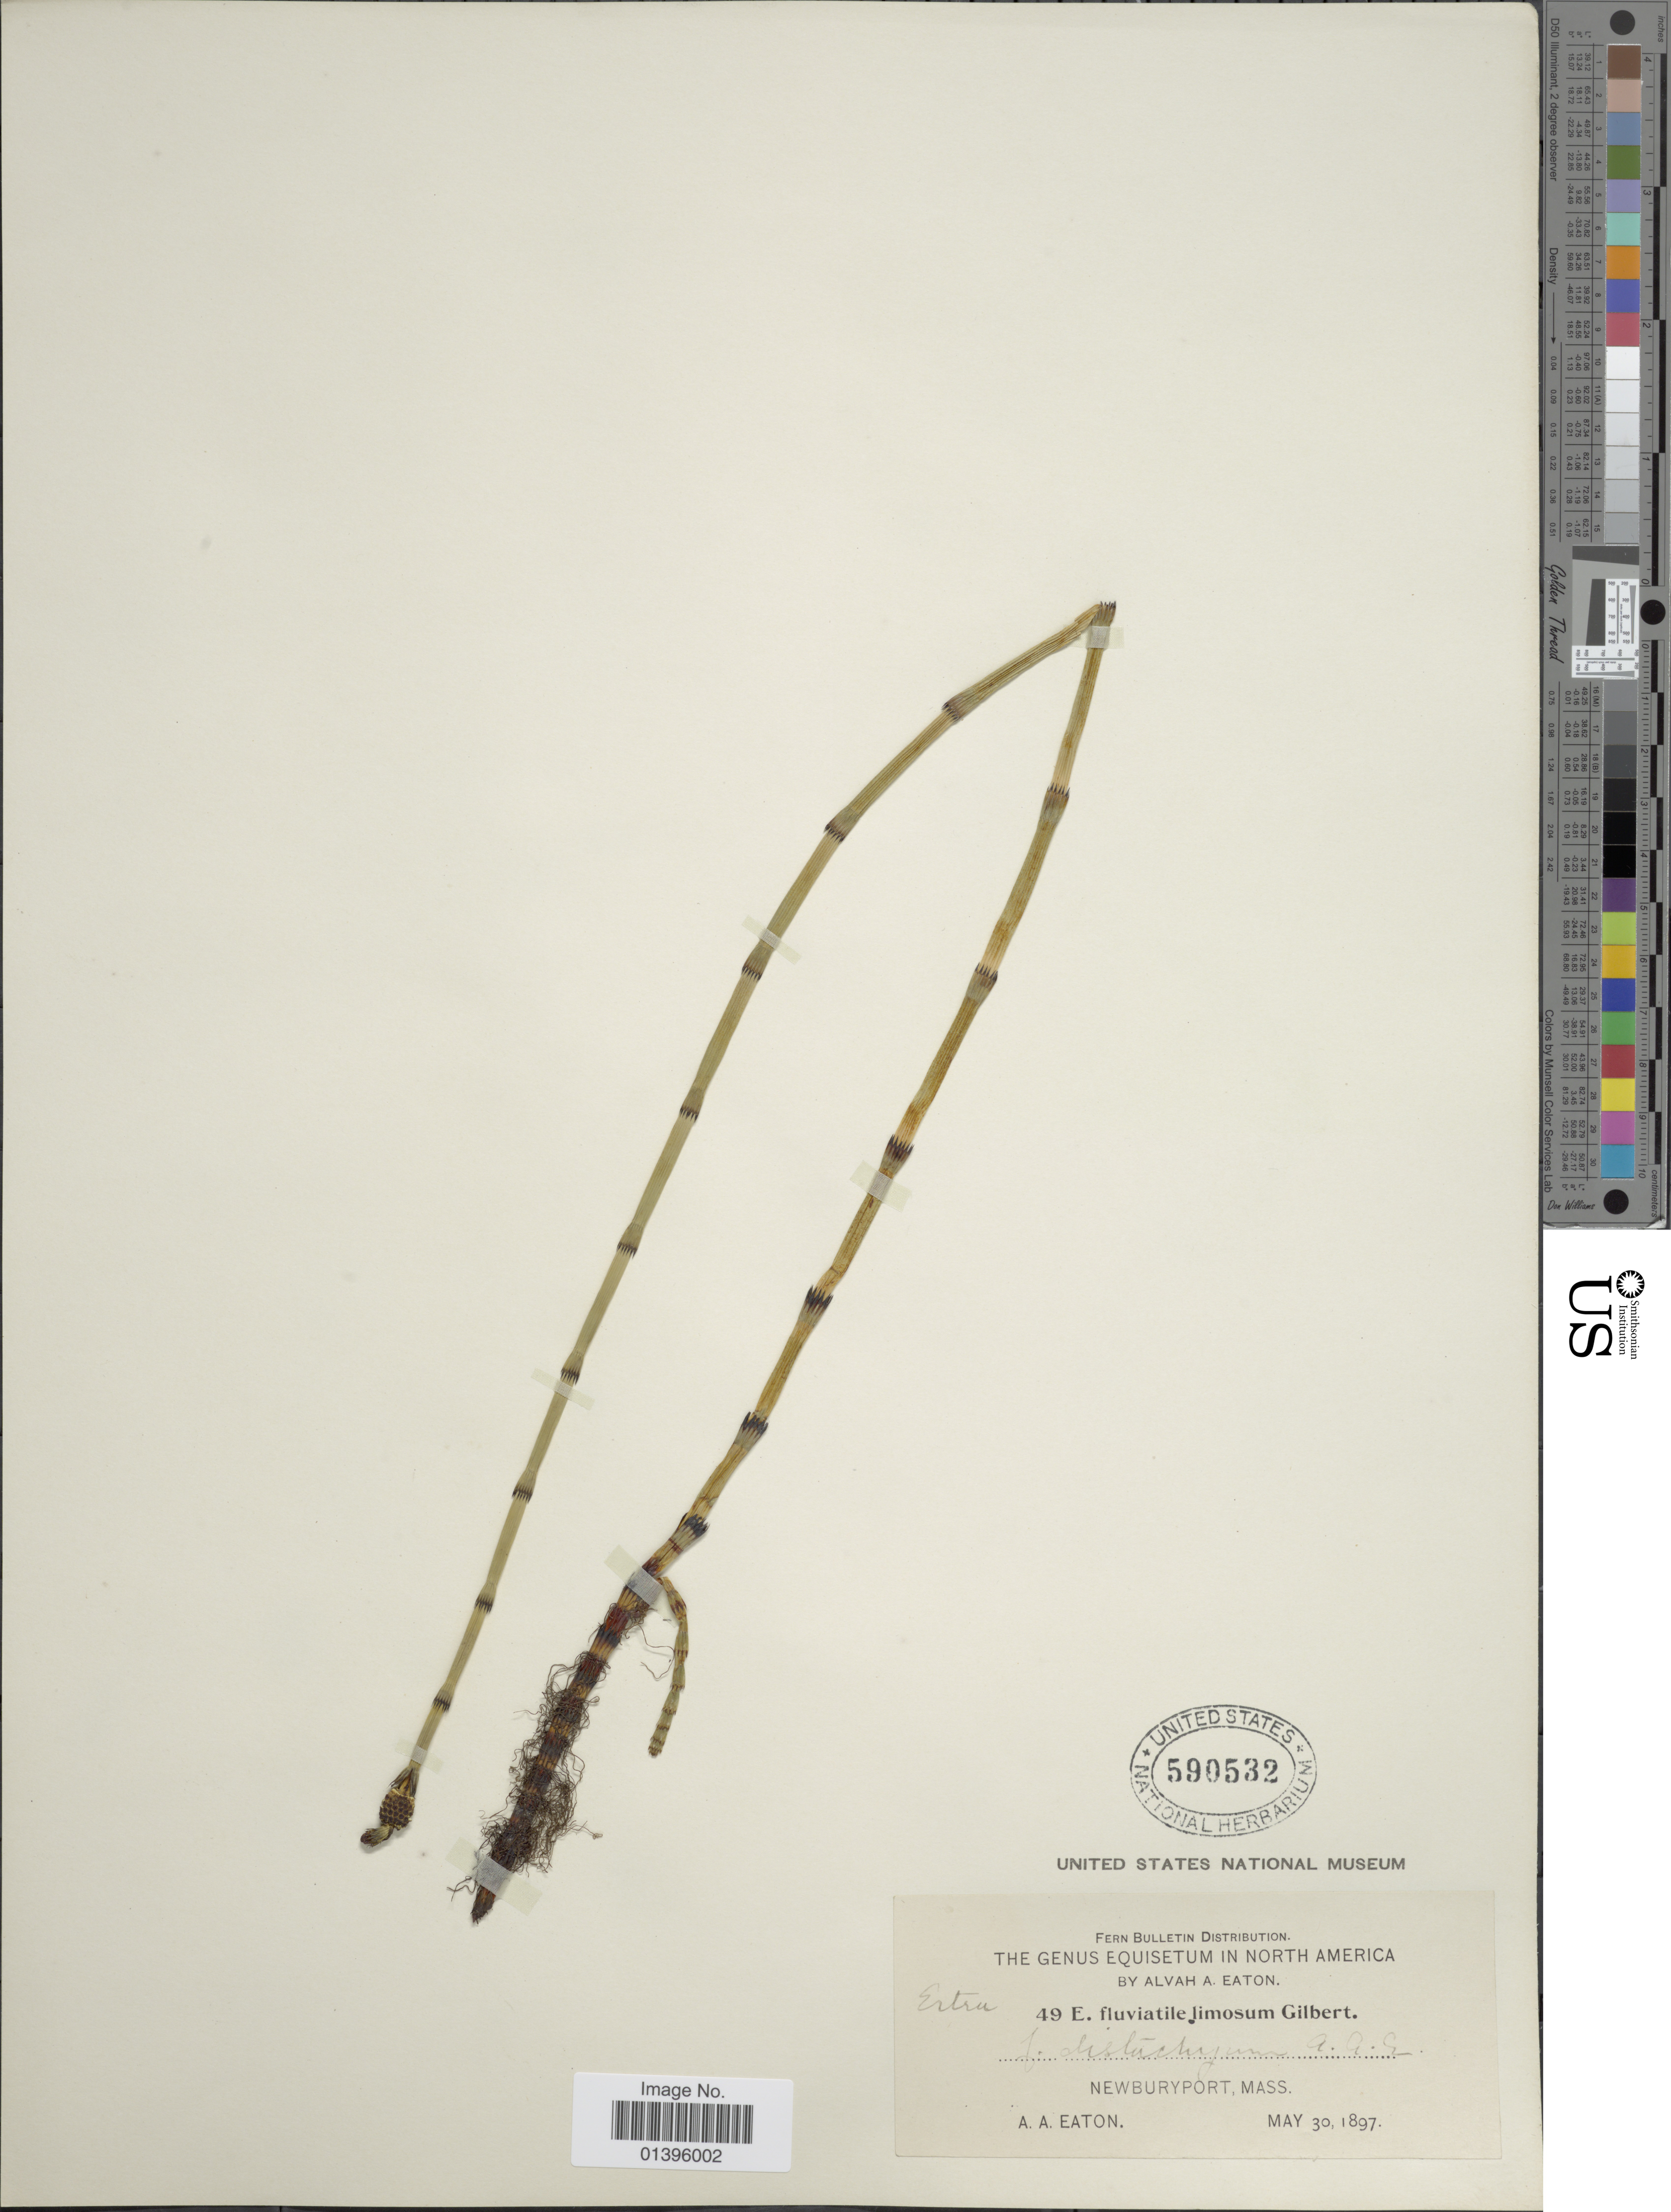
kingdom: Plantae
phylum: Tracheophyta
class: Polypodiopsida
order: Equisetales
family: Equisetaceae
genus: Equisetum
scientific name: Equisetum fluviatile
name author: L.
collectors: A. A. Eaton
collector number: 49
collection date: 1897-05-30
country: United States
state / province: Massachusetts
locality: Newburyport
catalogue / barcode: US 590532